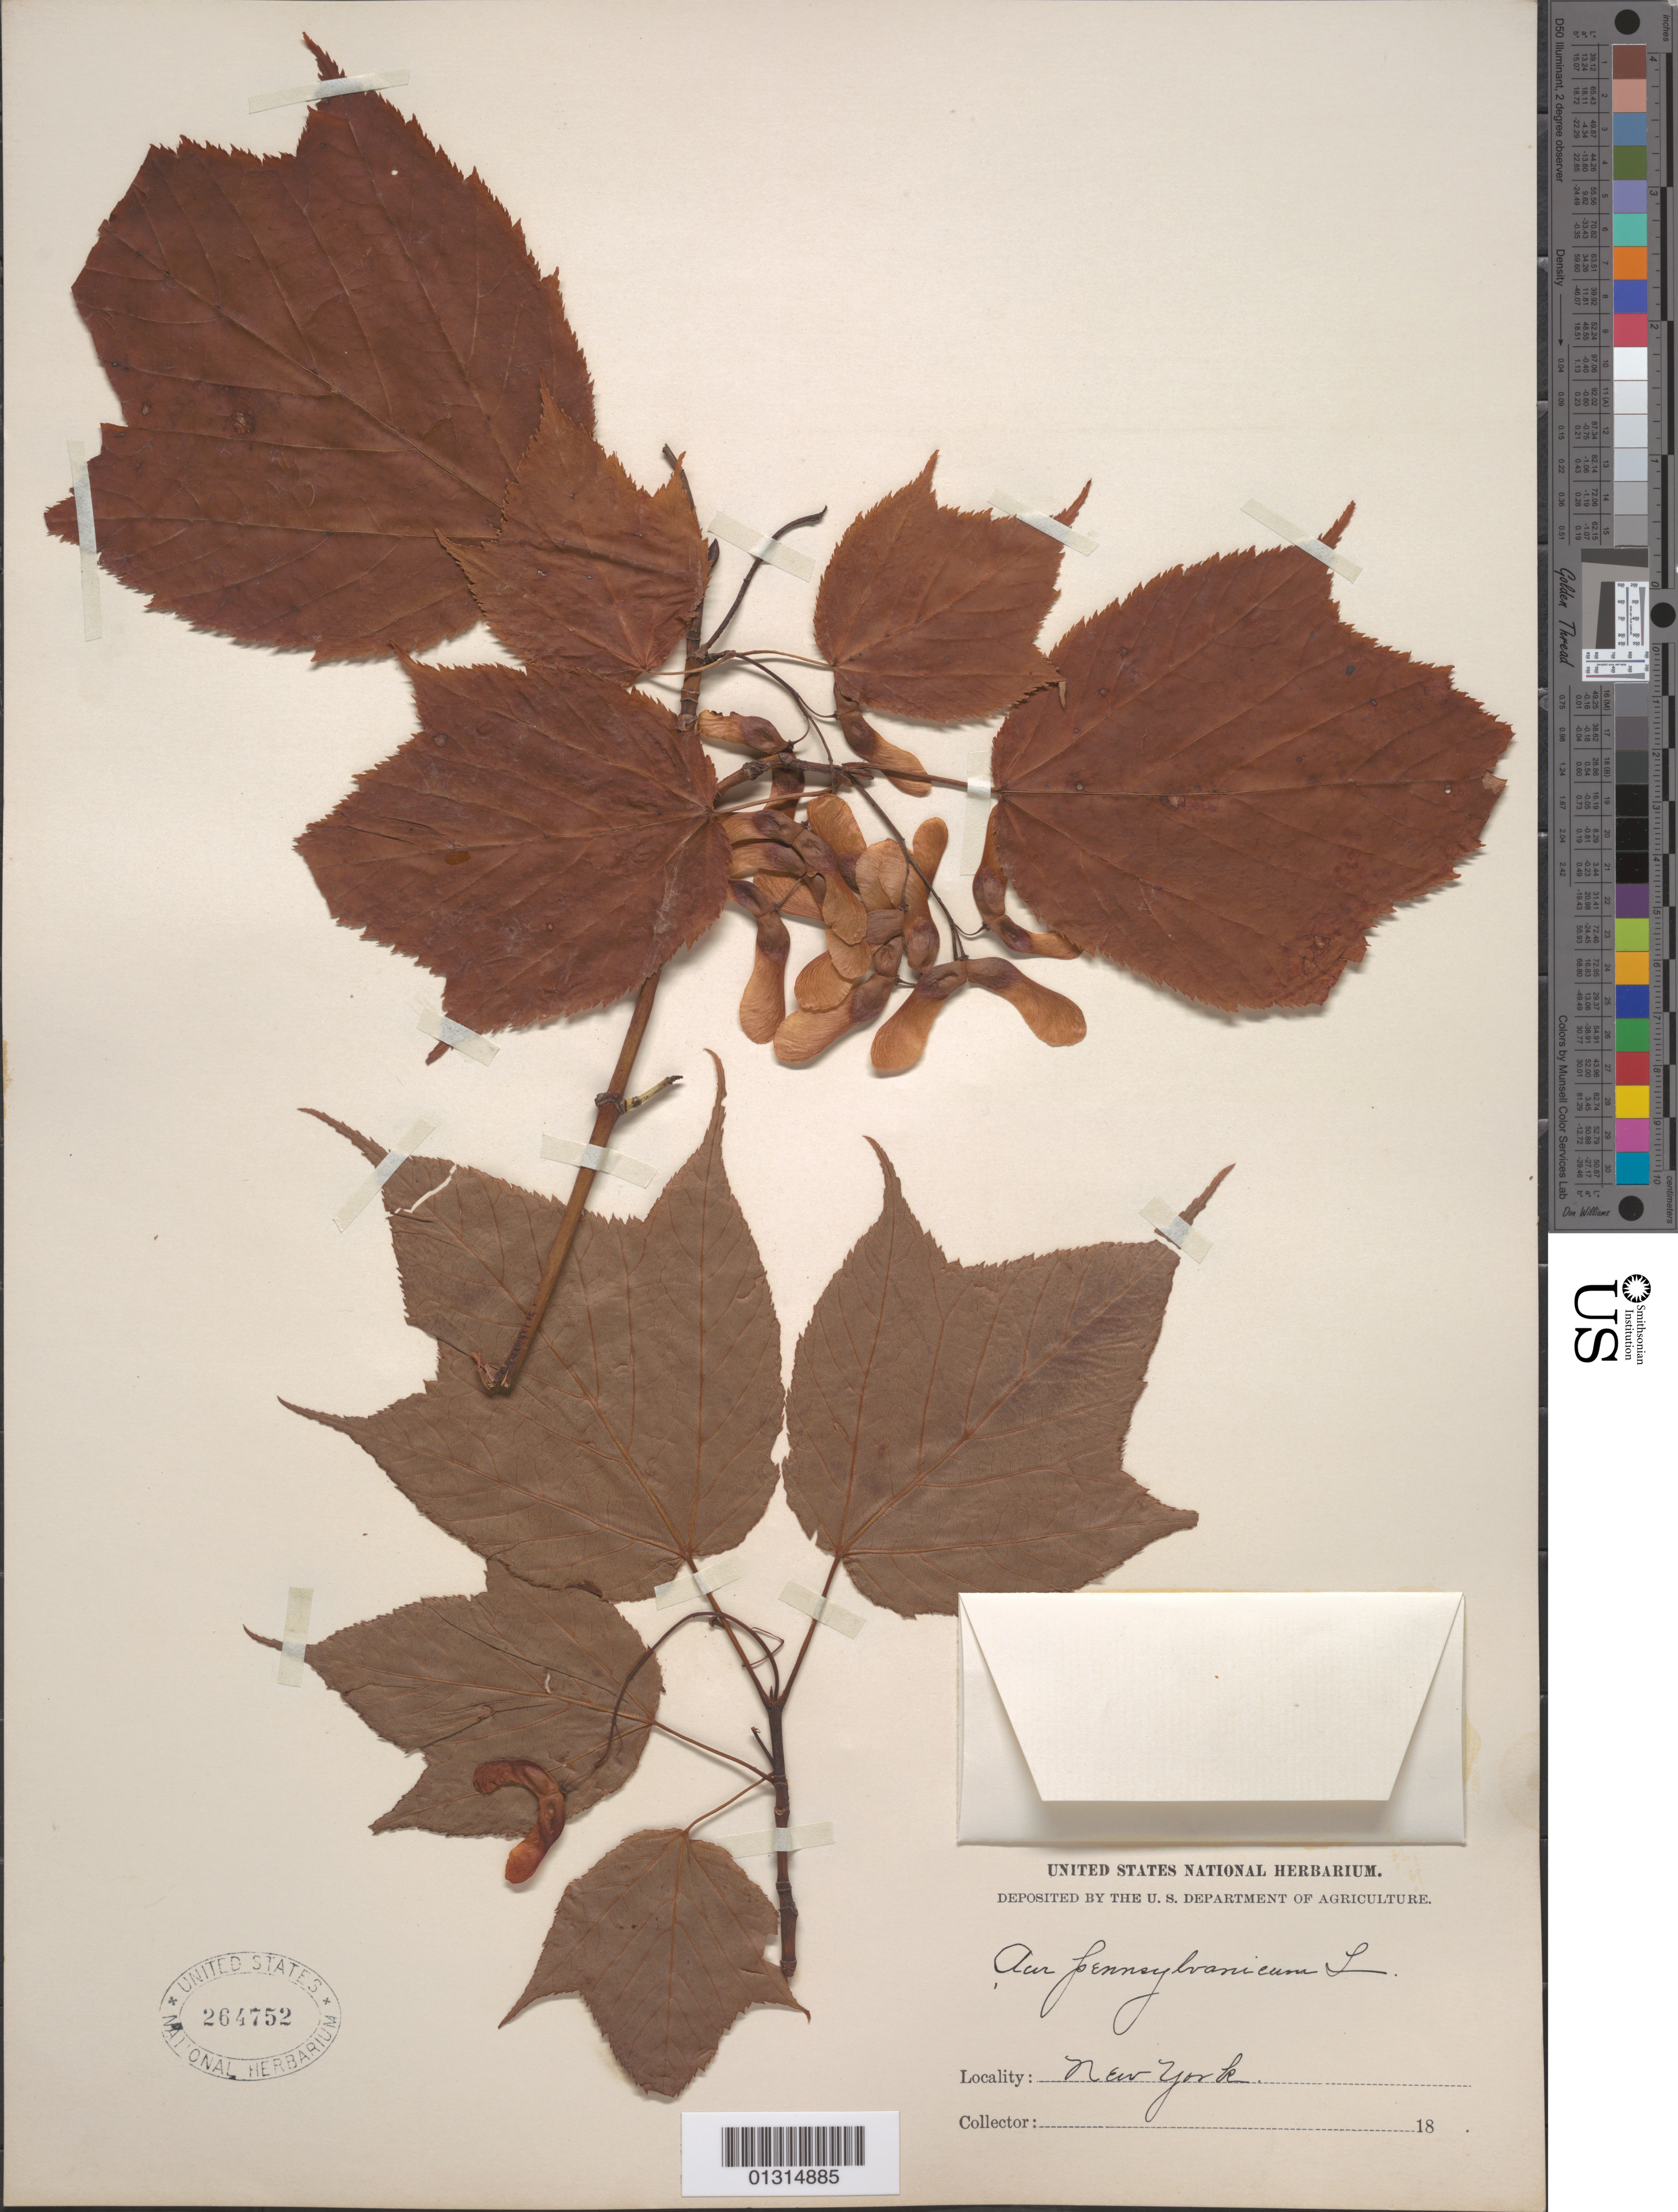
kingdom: Plantae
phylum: Tracheophyta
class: Magnoliopsida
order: Sapindales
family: Sapindaceae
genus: Acer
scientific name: Acer pensylvanicum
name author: L.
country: United States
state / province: New York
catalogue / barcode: US 264752